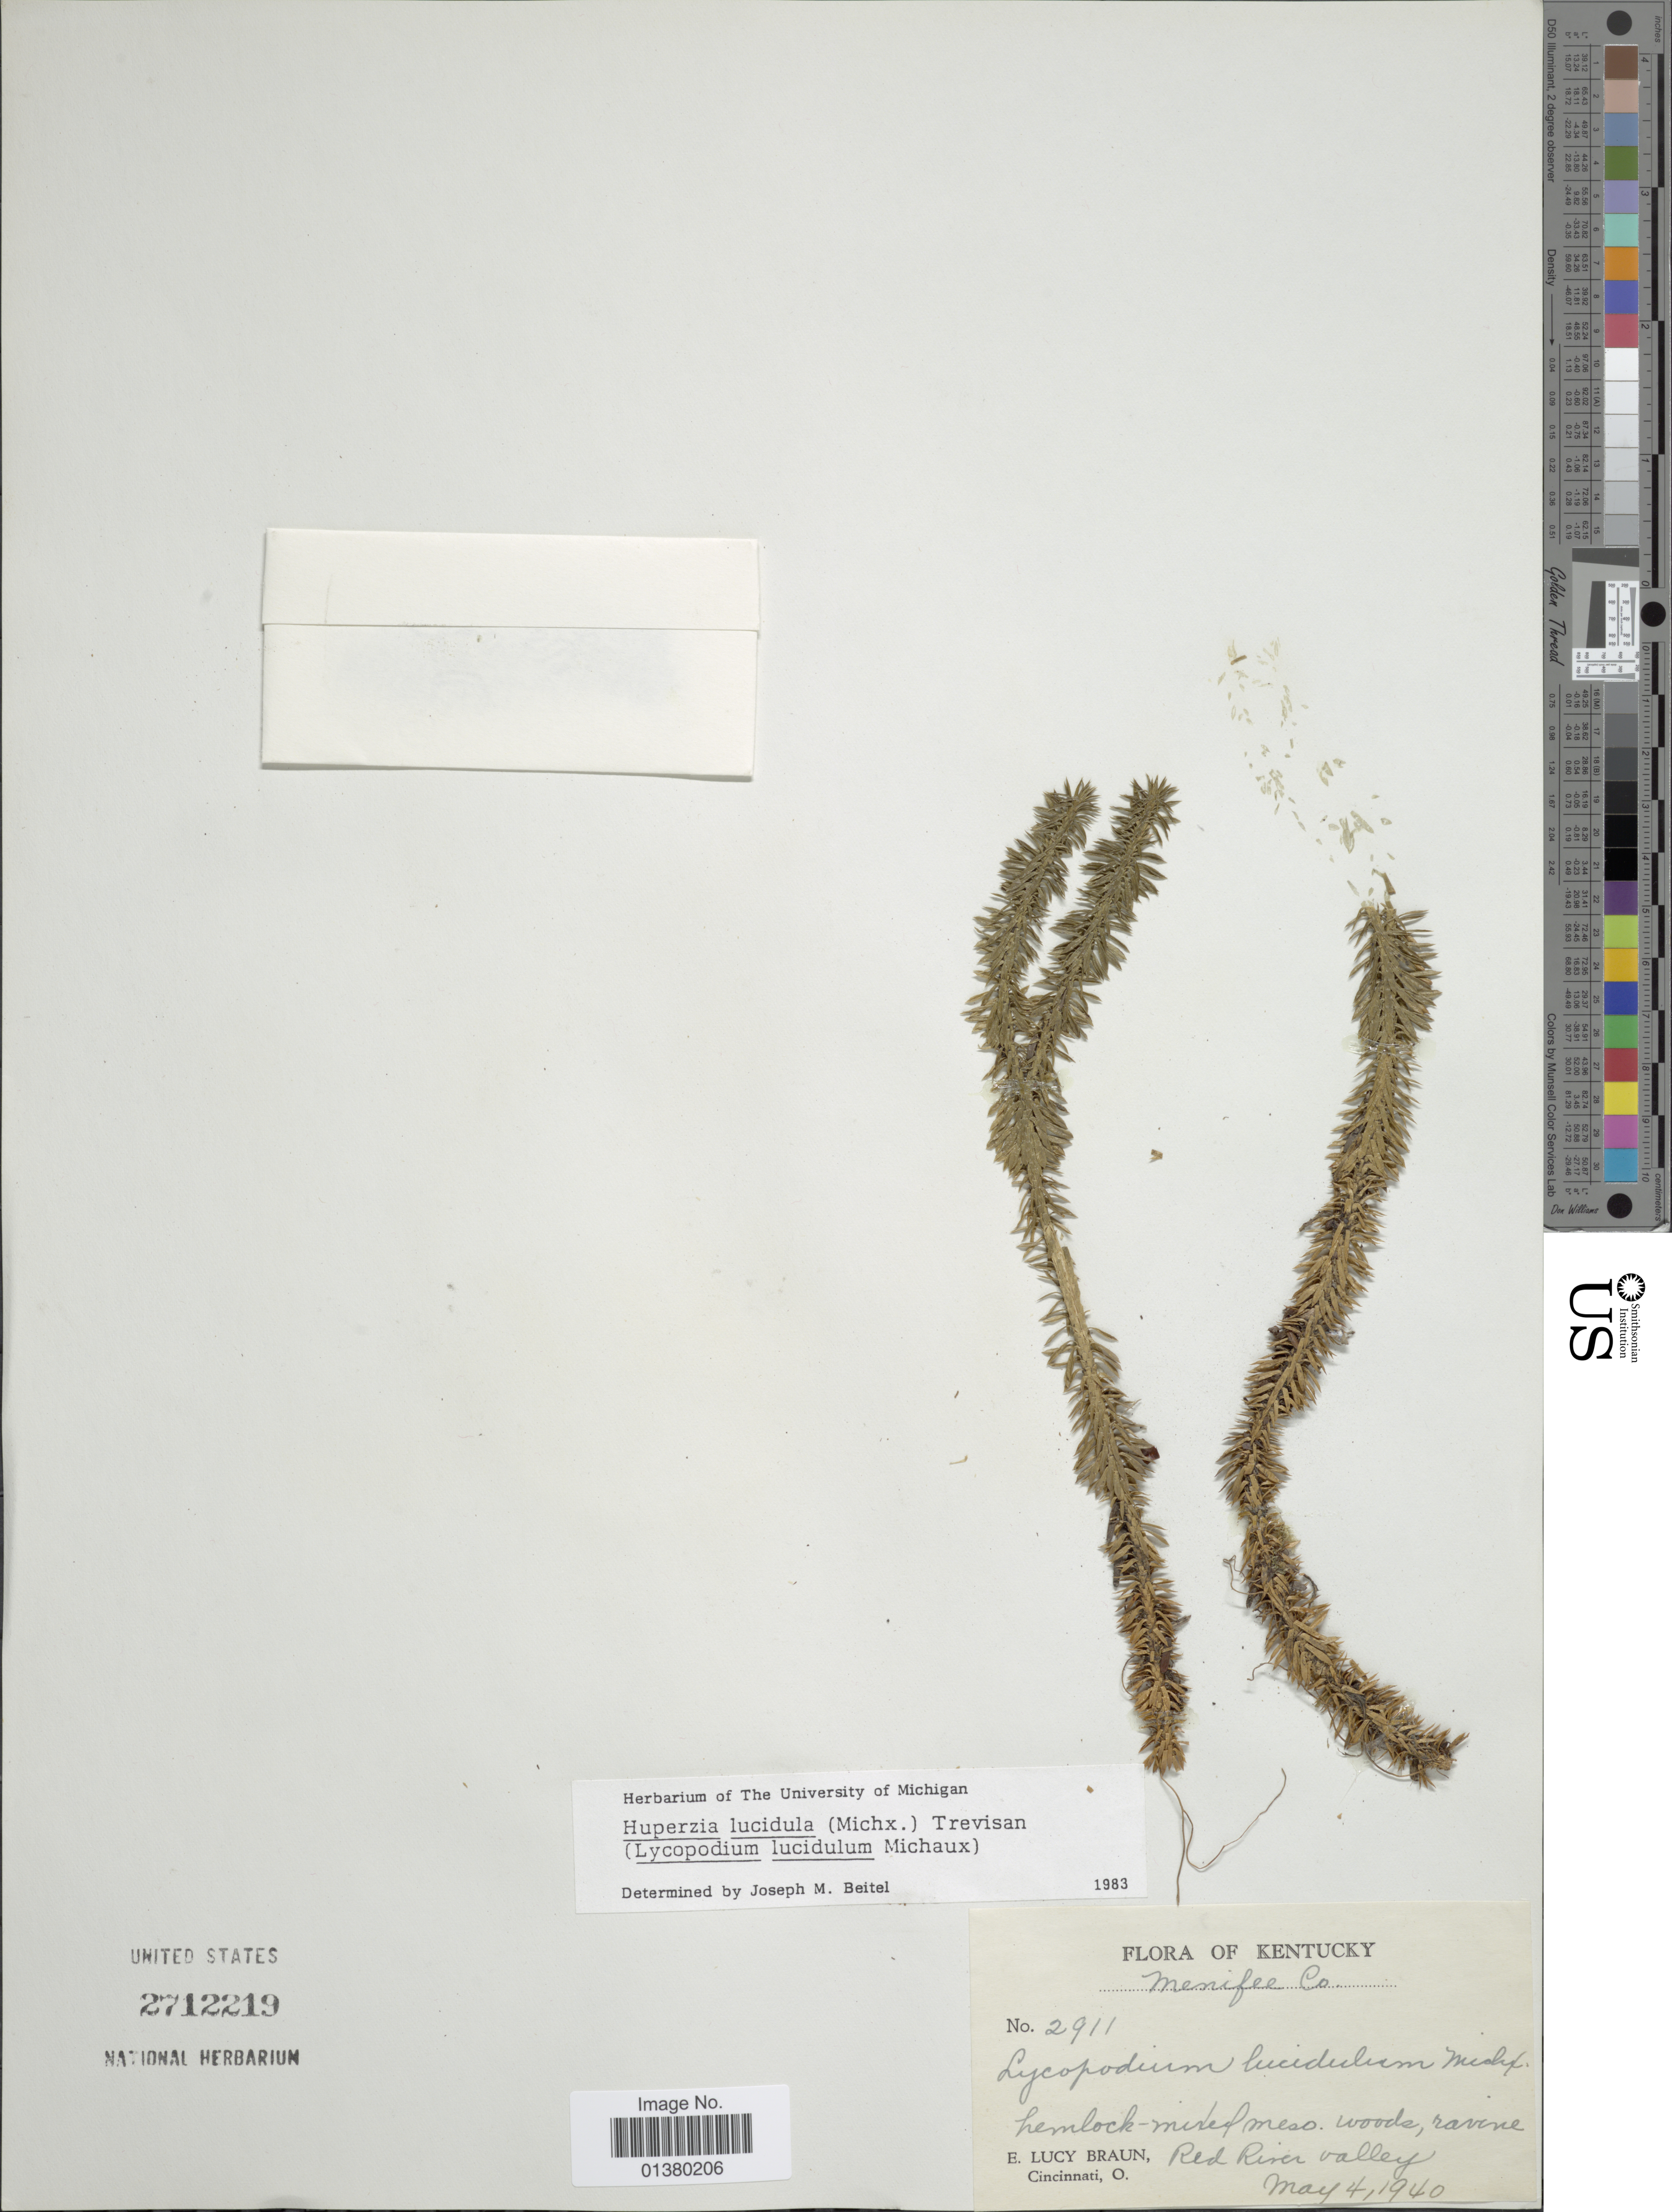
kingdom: Plantae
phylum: Tracheophyta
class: Lycopodiopsida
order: Lycopodiales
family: Lycopodiaceae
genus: Huperzia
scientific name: Huperzia lucidula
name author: (Michx.) Trevis.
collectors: E. L. Braun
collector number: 2911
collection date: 1940-05-04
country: United States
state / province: Kentucky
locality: Menifee Co, Hemlock-mixed mesic woods, ravine Red River Valley.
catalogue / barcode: US 2712219